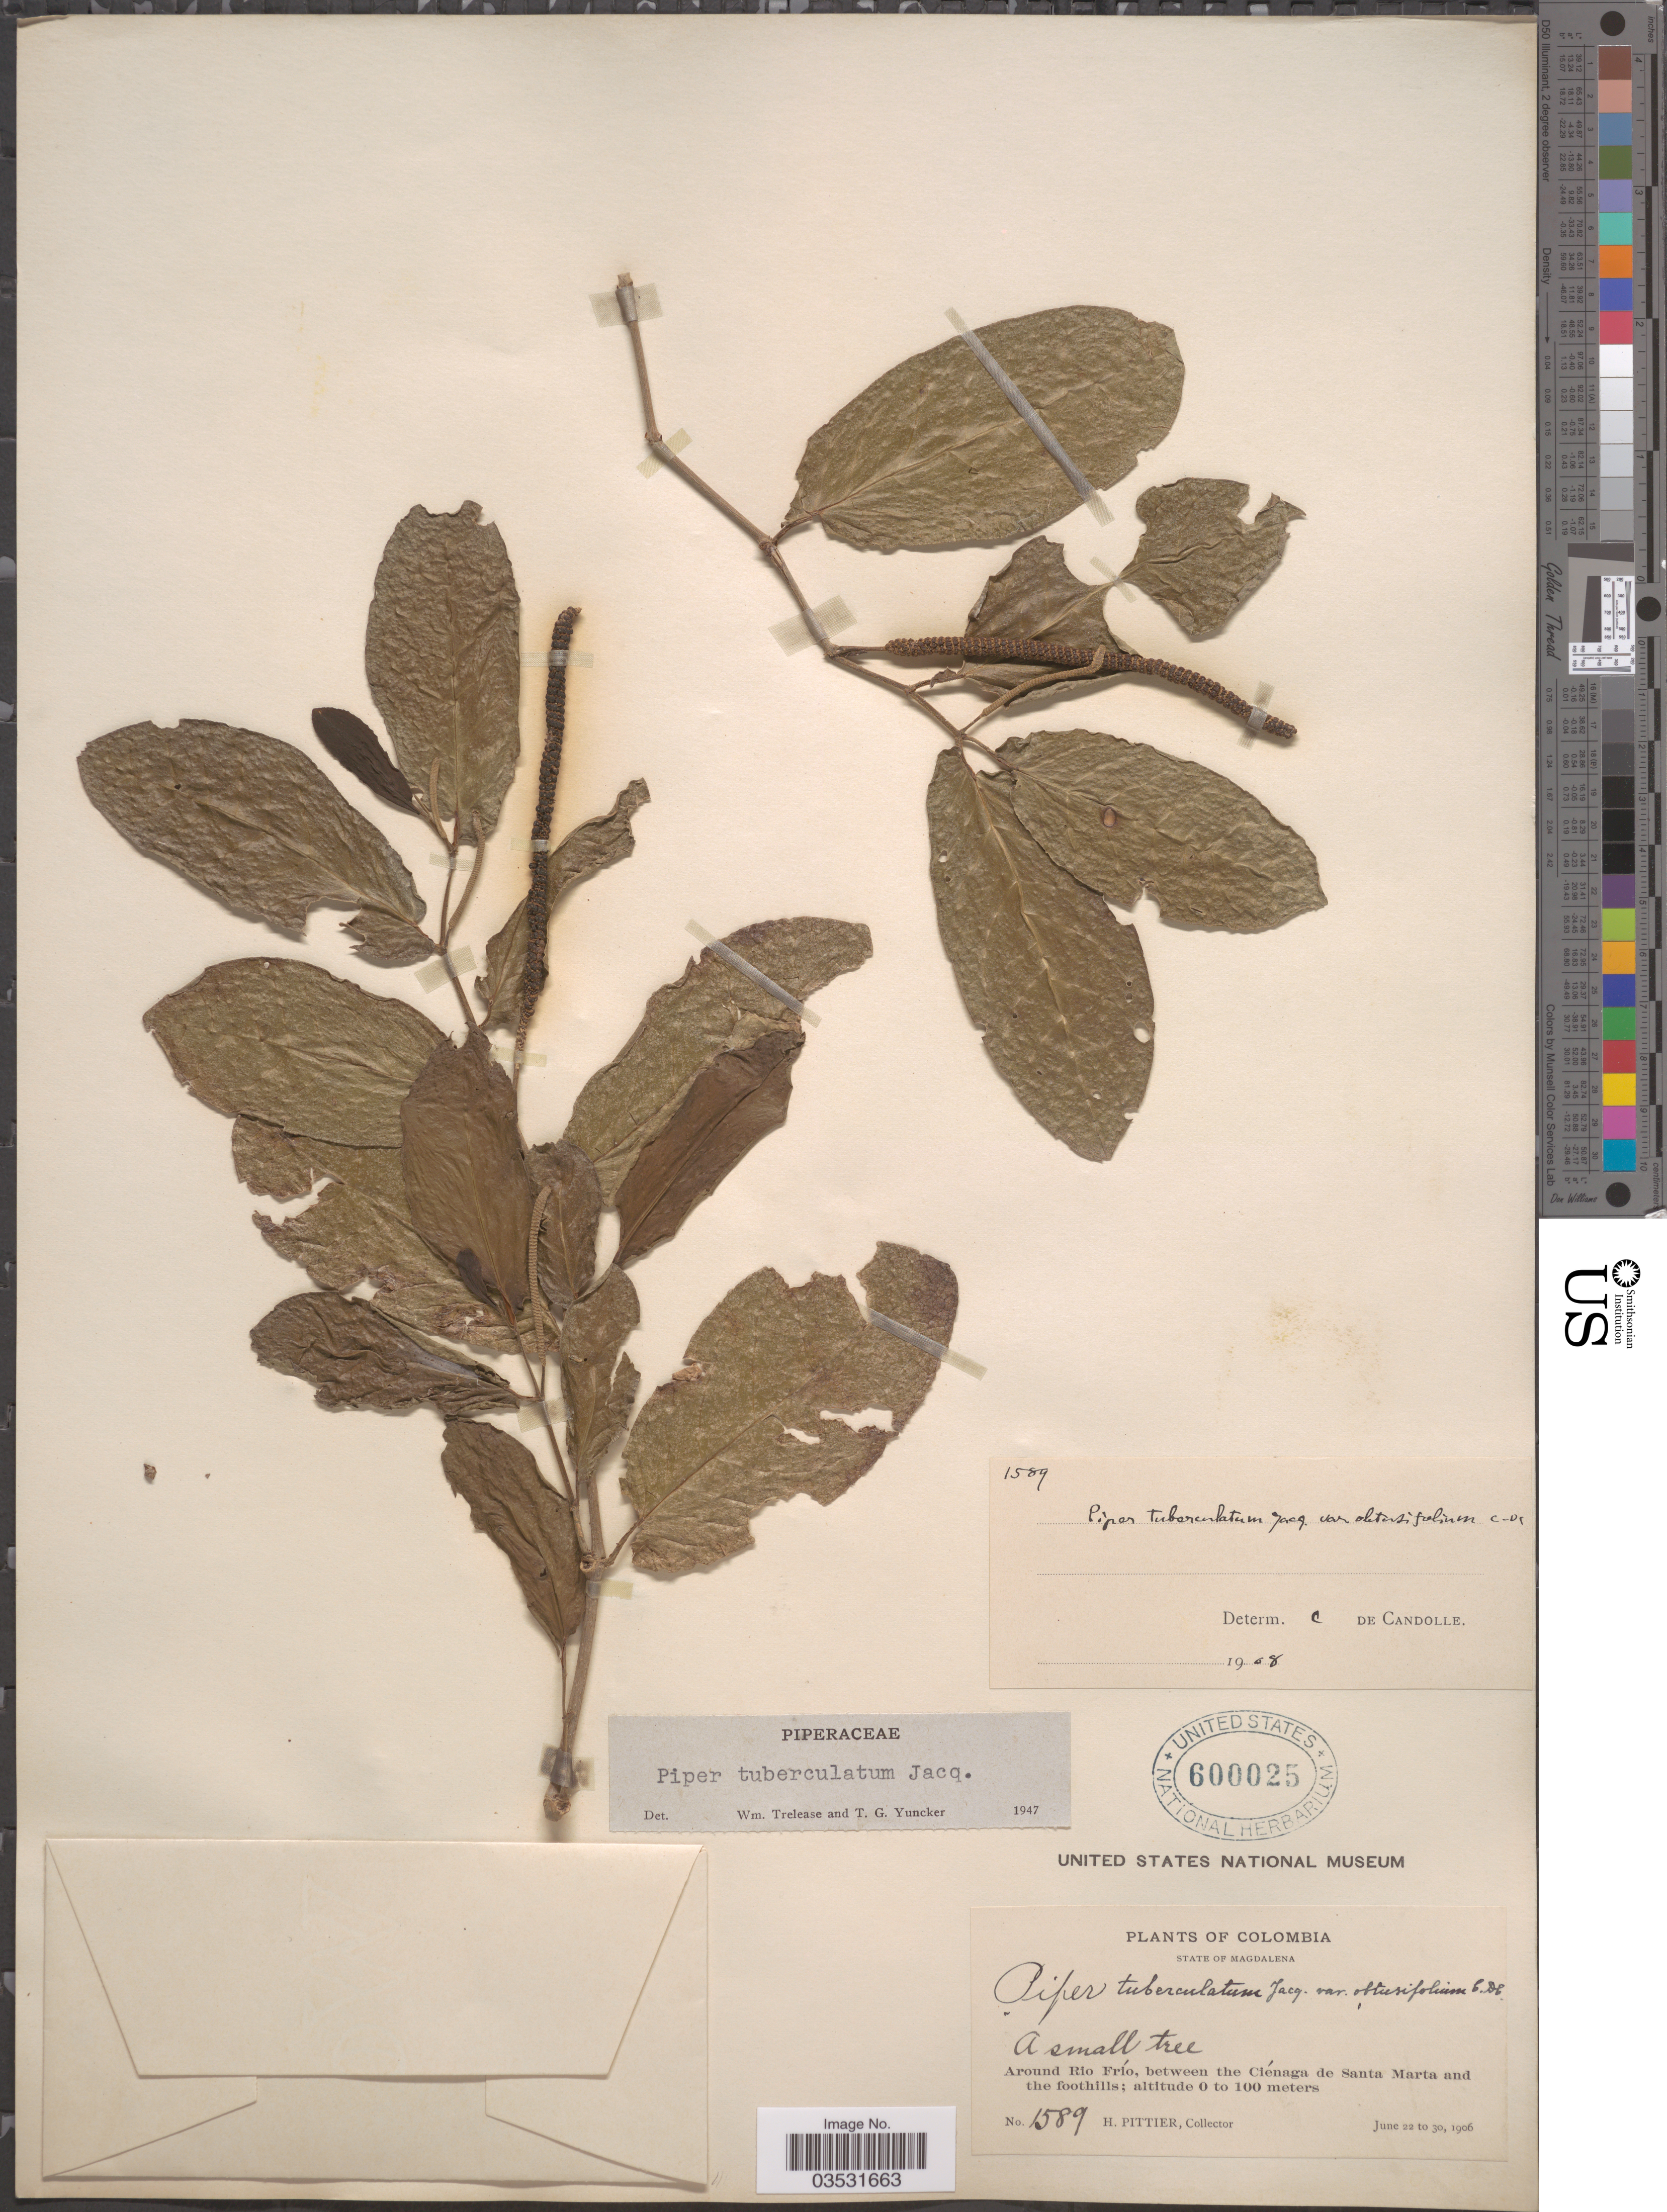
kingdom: Plantae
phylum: Tracheophyta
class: Magnoliopsida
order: Piperales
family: Piperaceae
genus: Piper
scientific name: Piper tuberculatum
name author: Jacq.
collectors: H. F. Pittier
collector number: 1589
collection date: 1906-06-22/1906-06-30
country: Colombia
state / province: Magdalena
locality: Around Rio Frío, between the Ciénaga de Santa Marta and the foothills.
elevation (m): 0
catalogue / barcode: US 600025